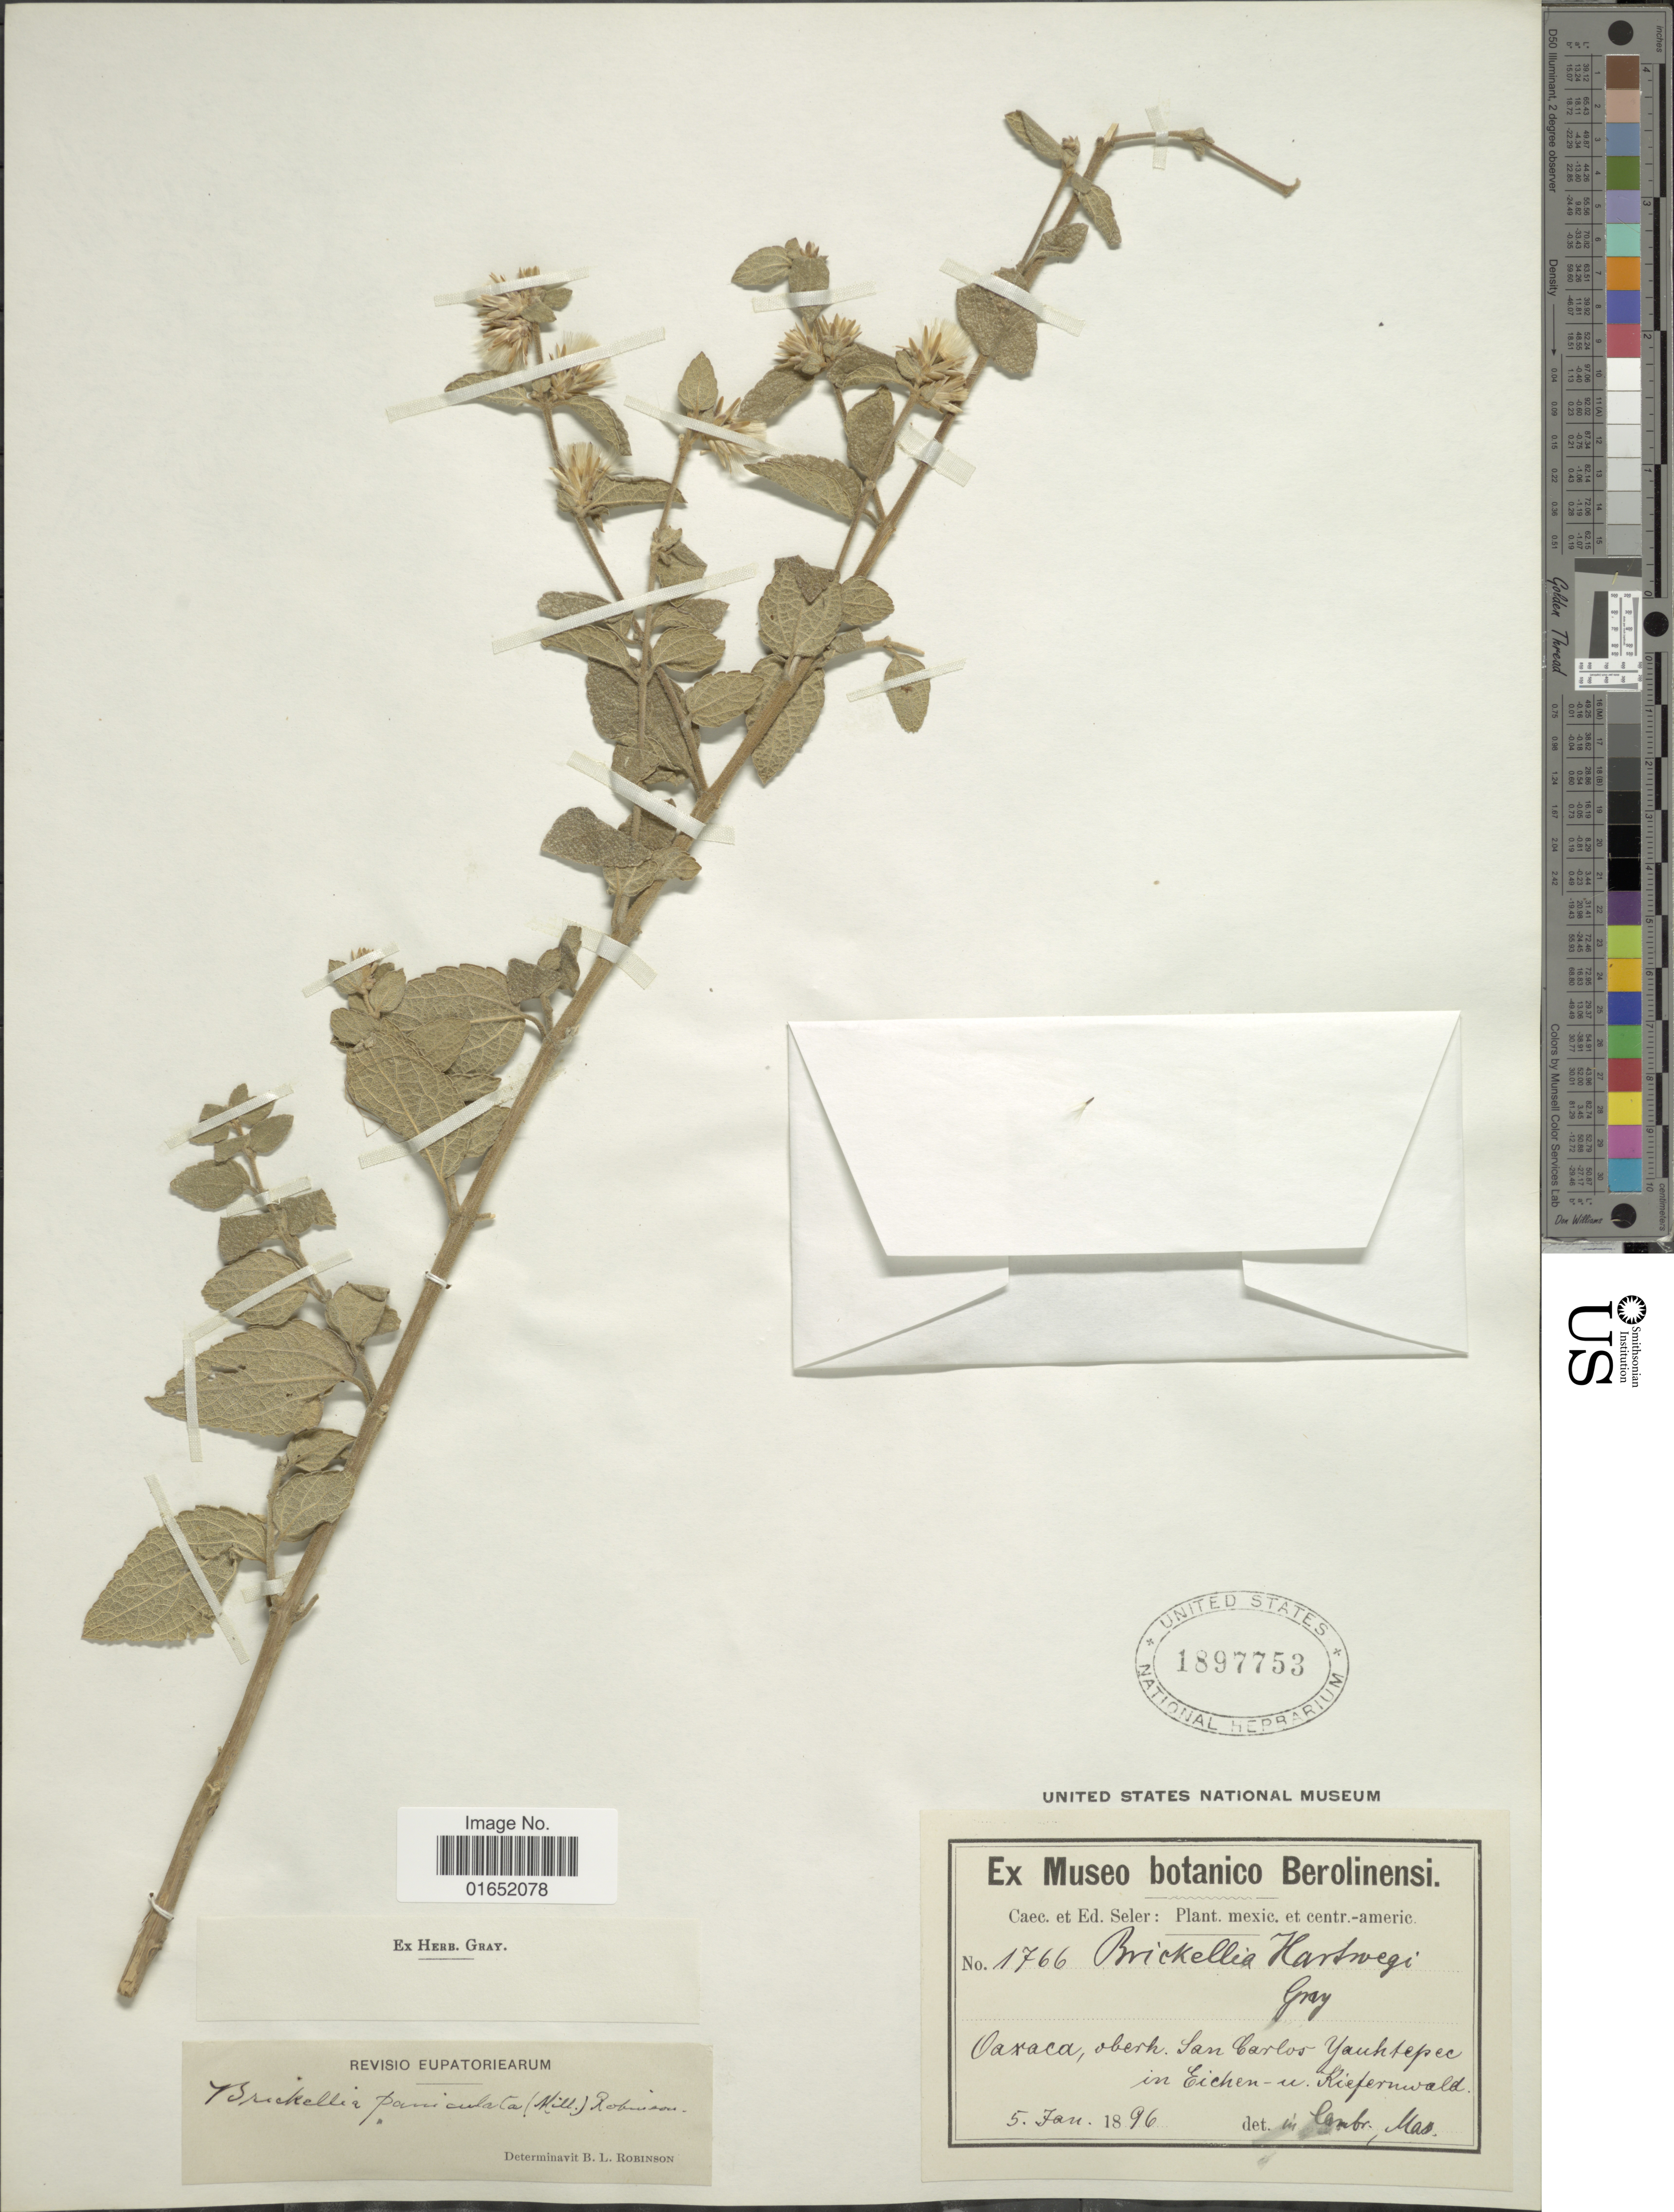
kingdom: Plantae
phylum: Tracheophyta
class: Magnoliopsida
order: Asterales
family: Asteraceae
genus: Brickellia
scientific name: Brickellia paniculata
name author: (Mill.) B.L. Rob.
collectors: ex Caec. et Ed Seler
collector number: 1766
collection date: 1896-01-05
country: Mexico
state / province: Oaxaca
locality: Oberh. San Carlos Yauhtepec in Eichen - u. Riefrewald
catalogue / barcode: US 1897753